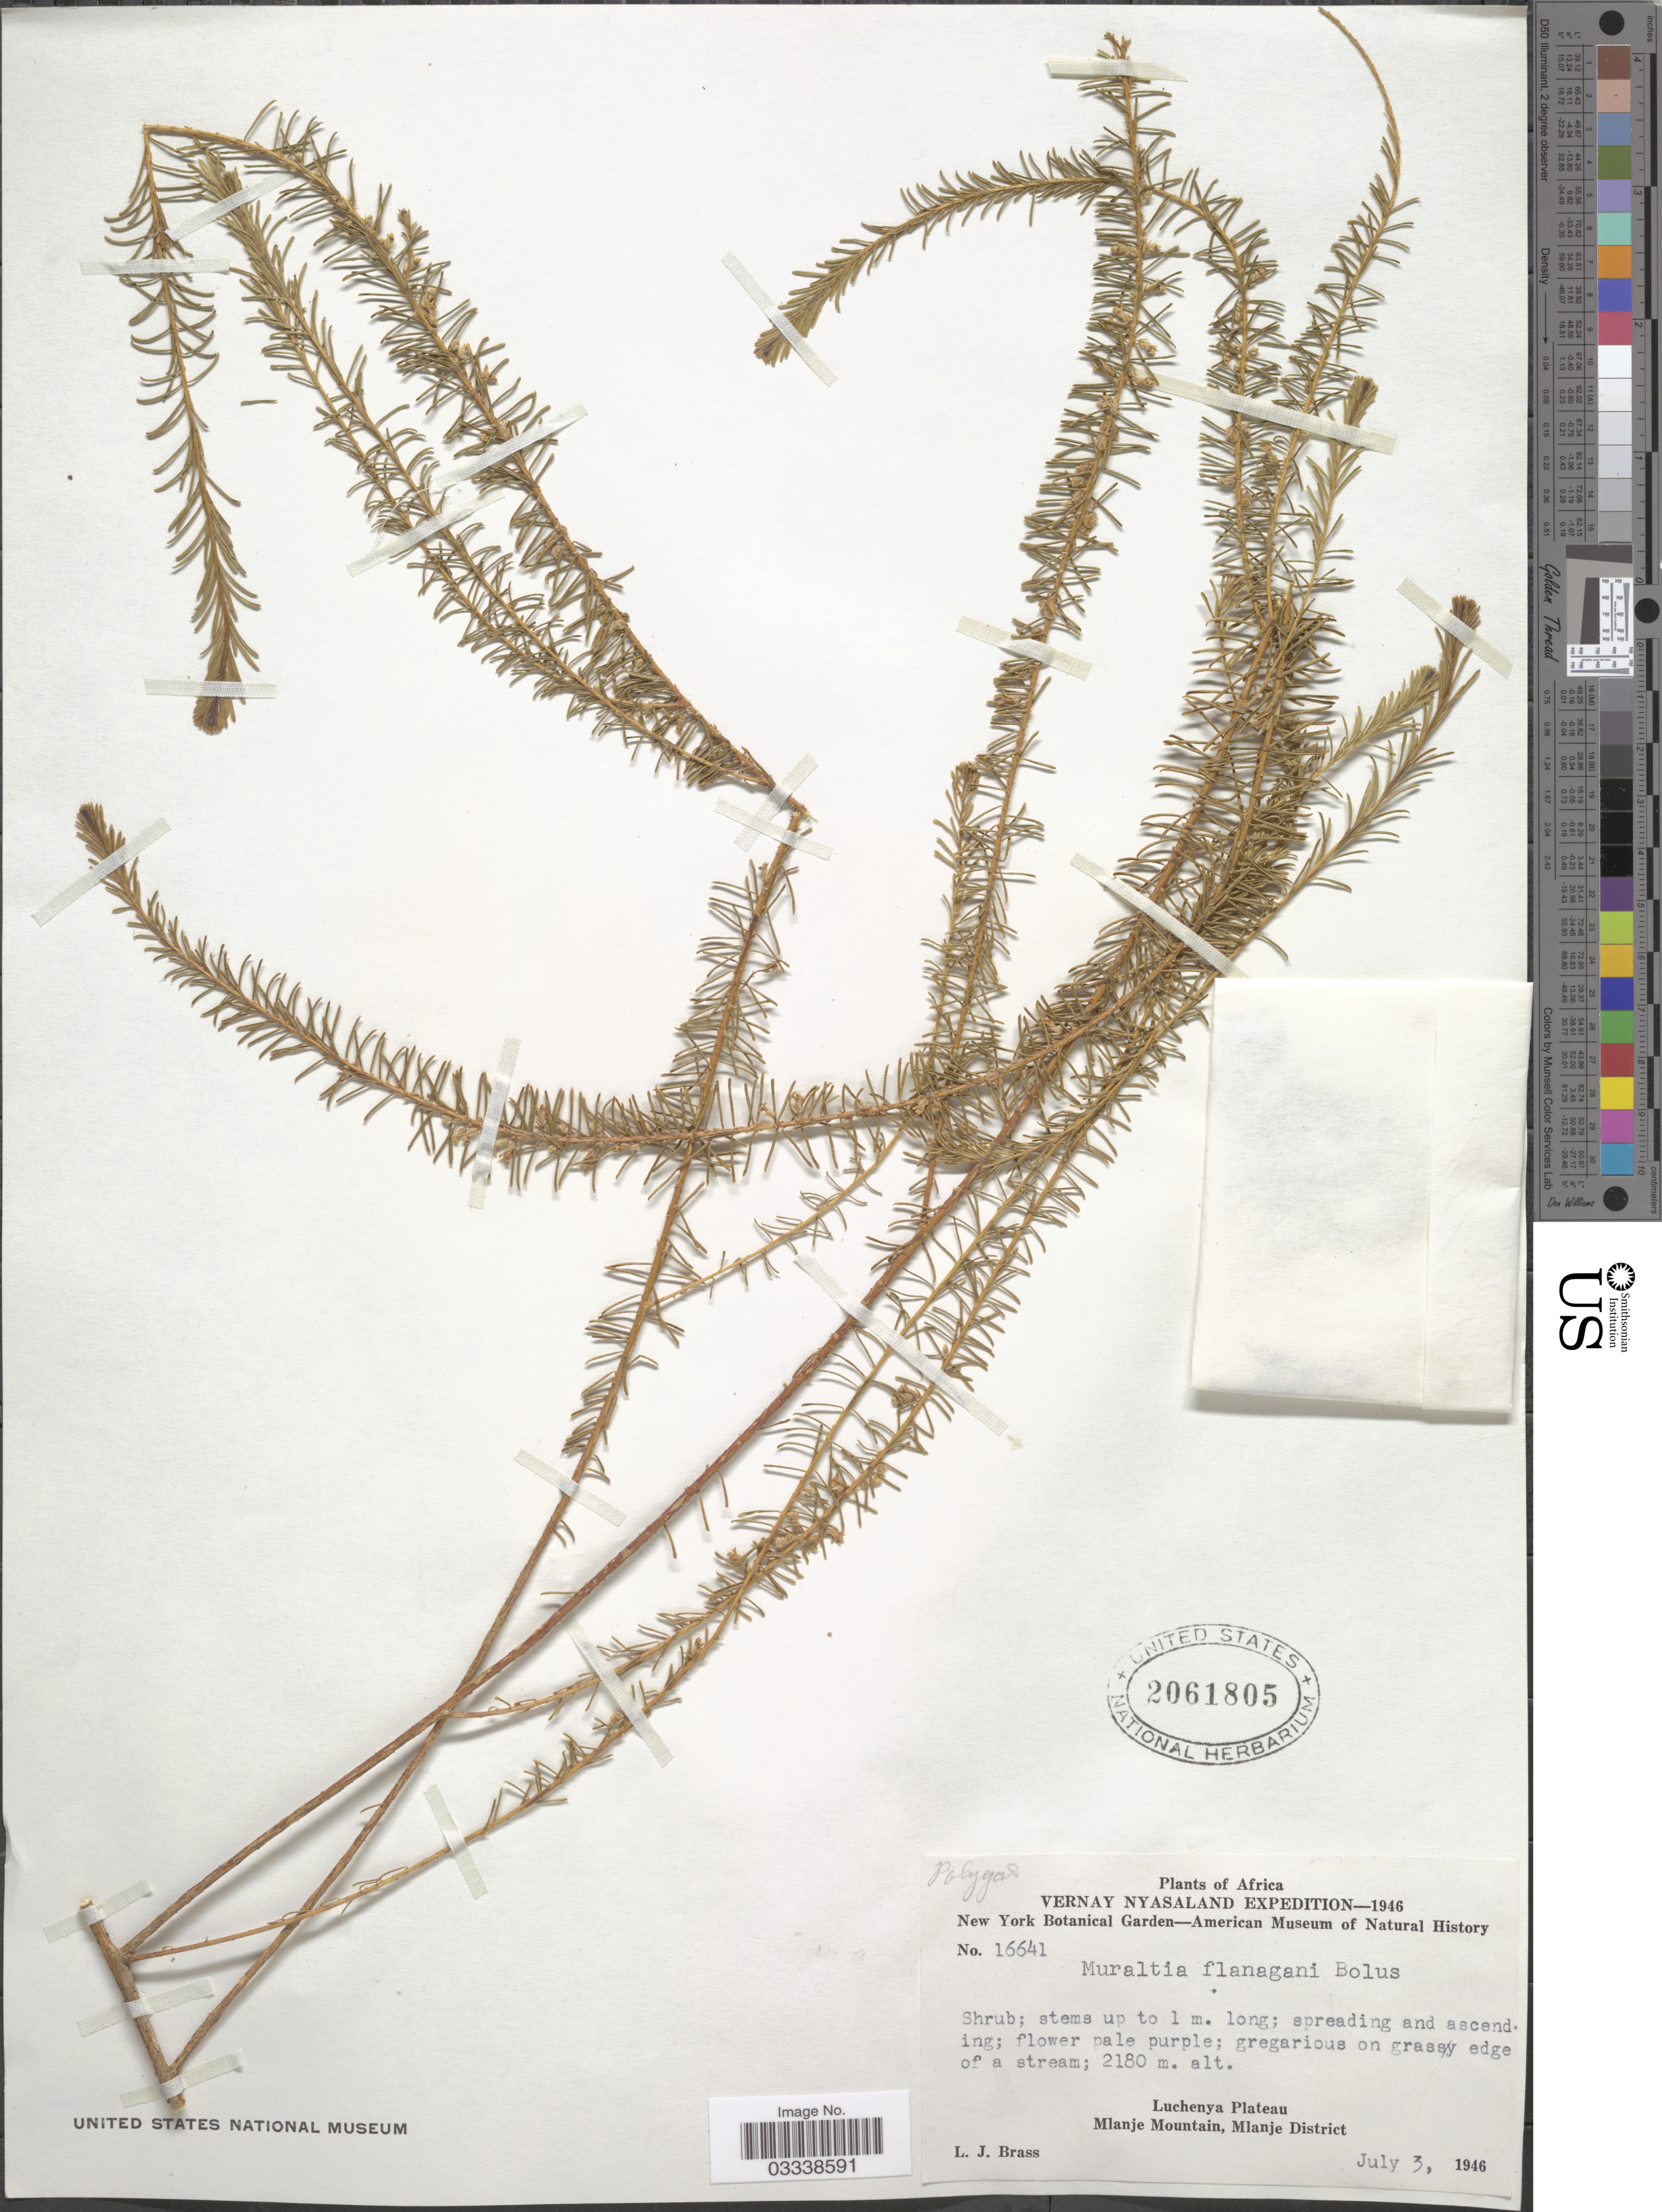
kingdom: Plantae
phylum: Tracheophyta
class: Magnoliopsida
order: Fabales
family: Polygalaceae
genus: Muraltia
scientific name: Muraltia flanaganii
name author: Bolus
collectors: L. J. Brass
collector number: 16641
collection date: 1946-07-03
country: Malawi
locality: Vernay Nyasaland, Luchenya Plateau, Mlanje Mountain, Mlanje District.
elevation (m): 2180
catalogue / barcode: US 2061805